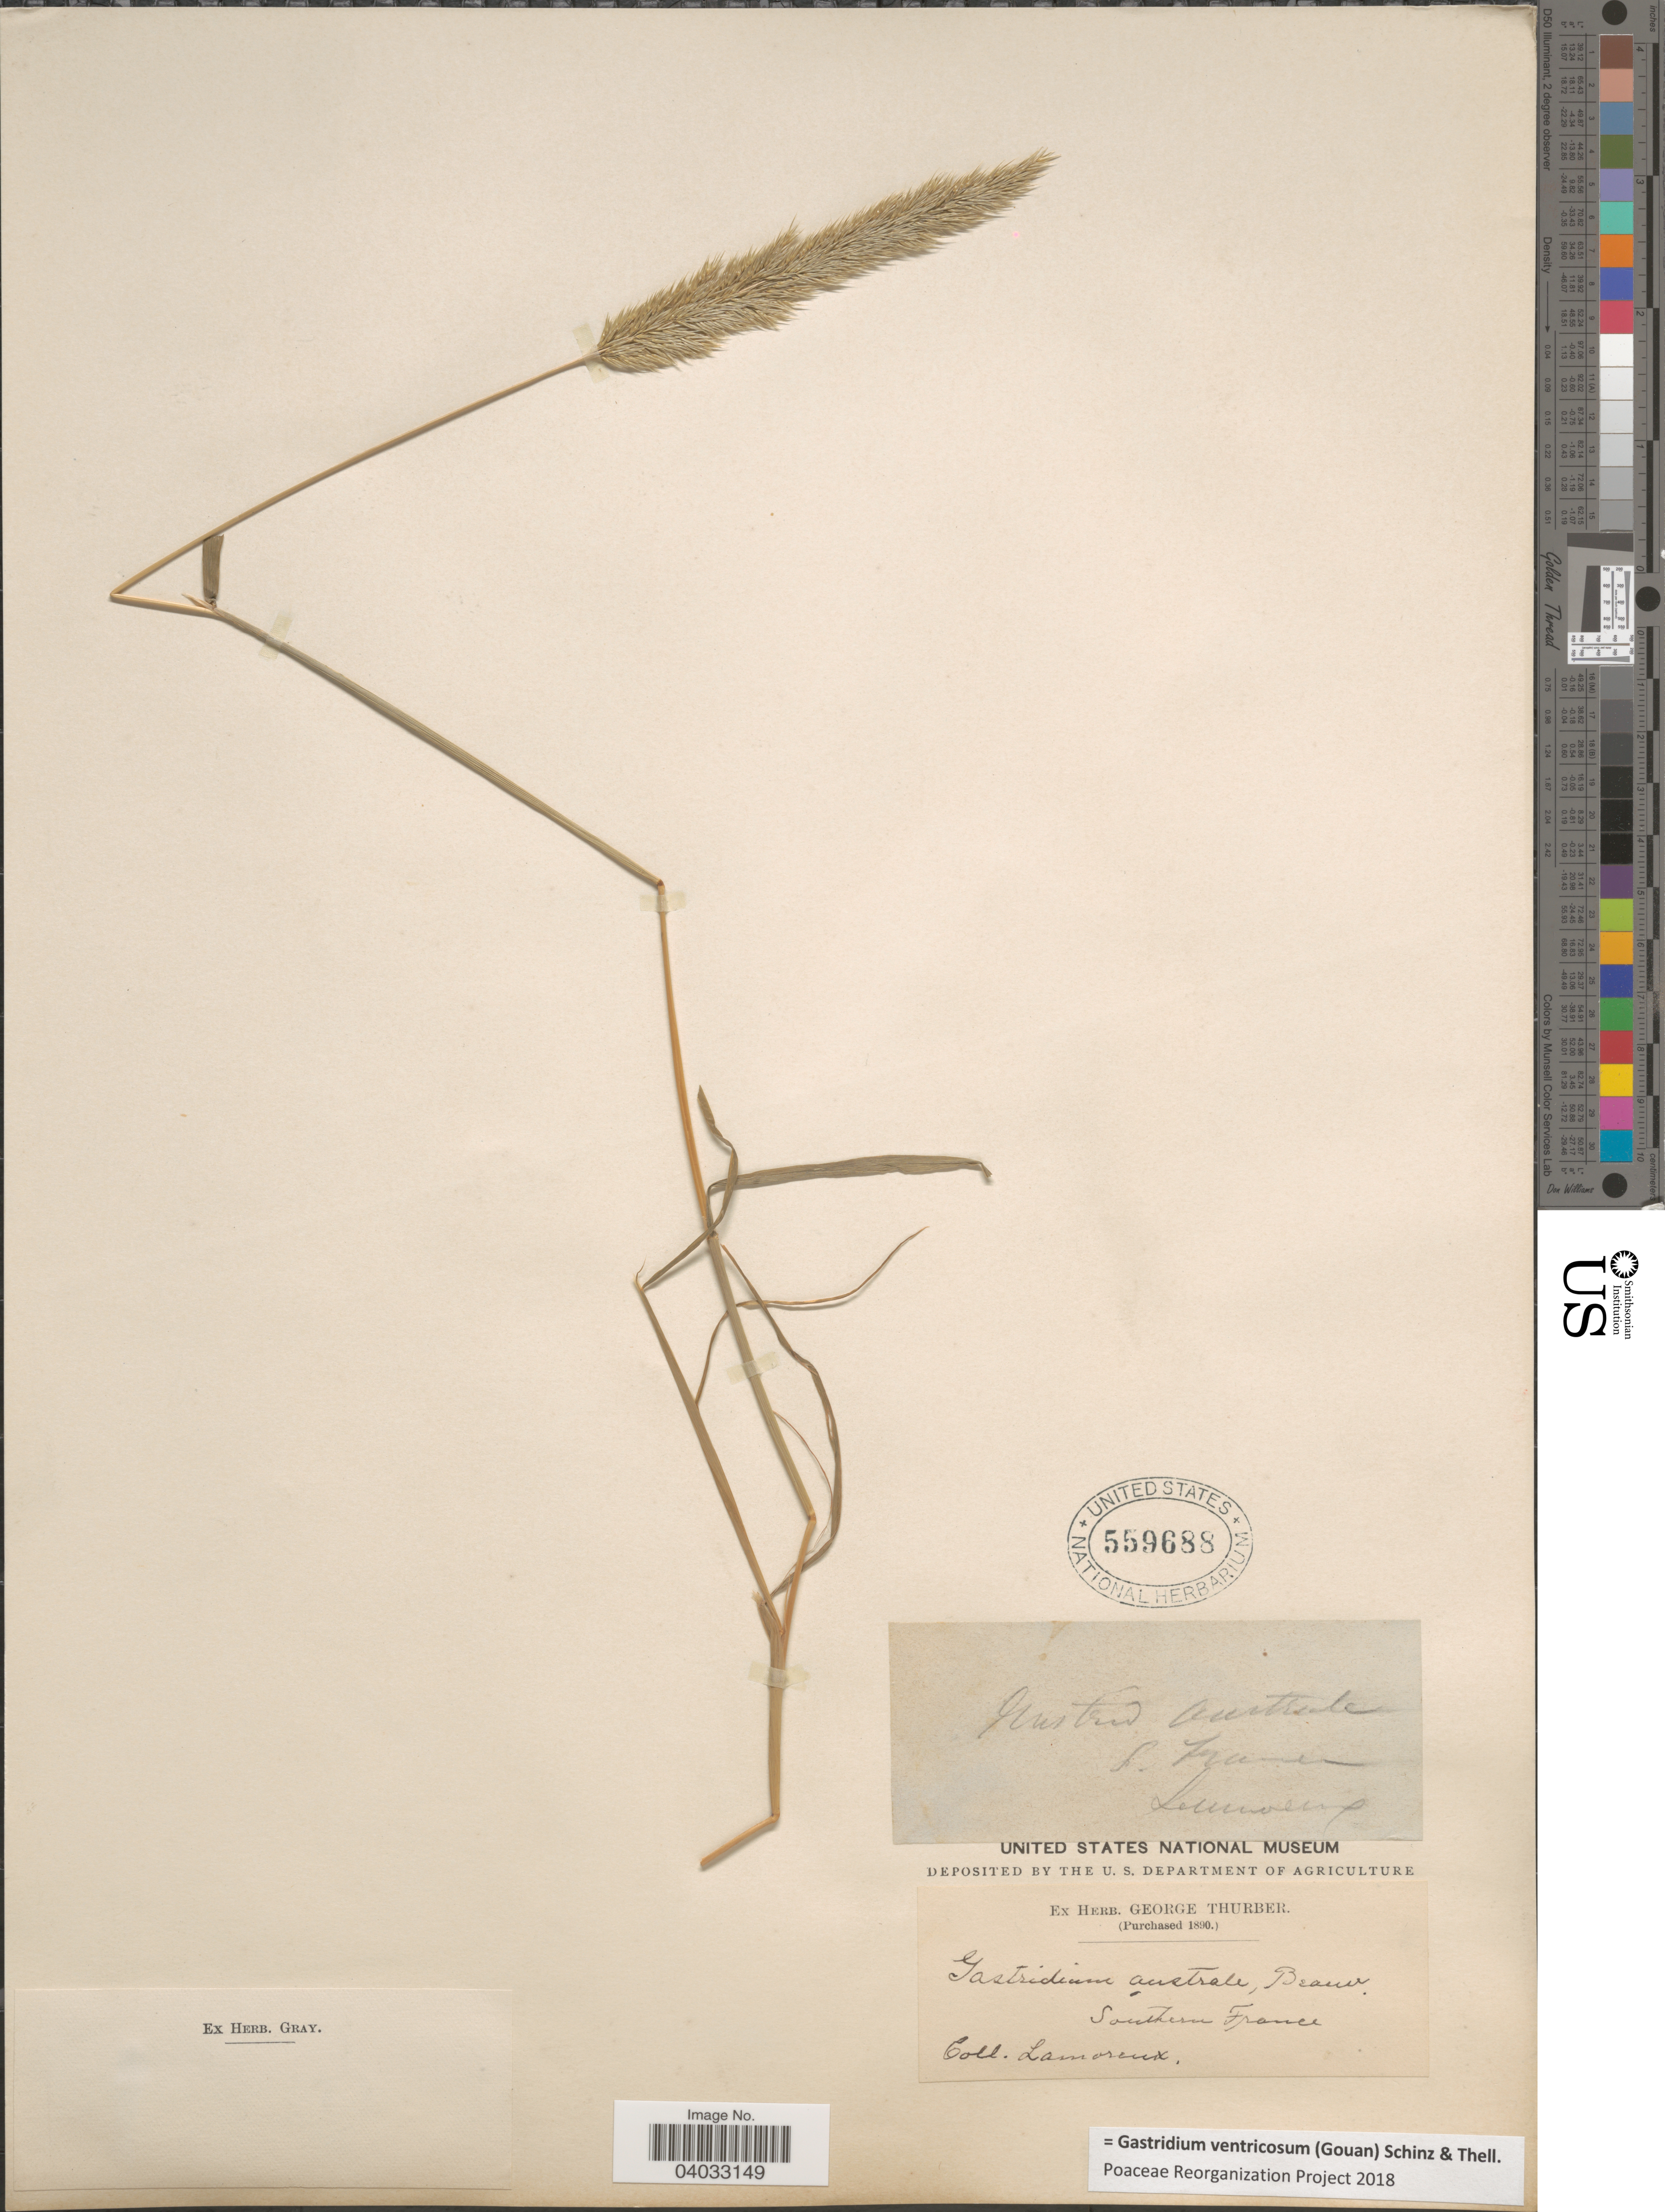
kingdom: Plantae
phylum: Tracheophyta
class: Liliopsida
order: Poales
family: Poaceae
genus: Gastridium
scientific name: Gastridium ventricosum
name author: (Gouan) Schinz & Thell.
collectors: Lamoreux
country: France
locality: Southern France.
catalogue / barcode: US 559688